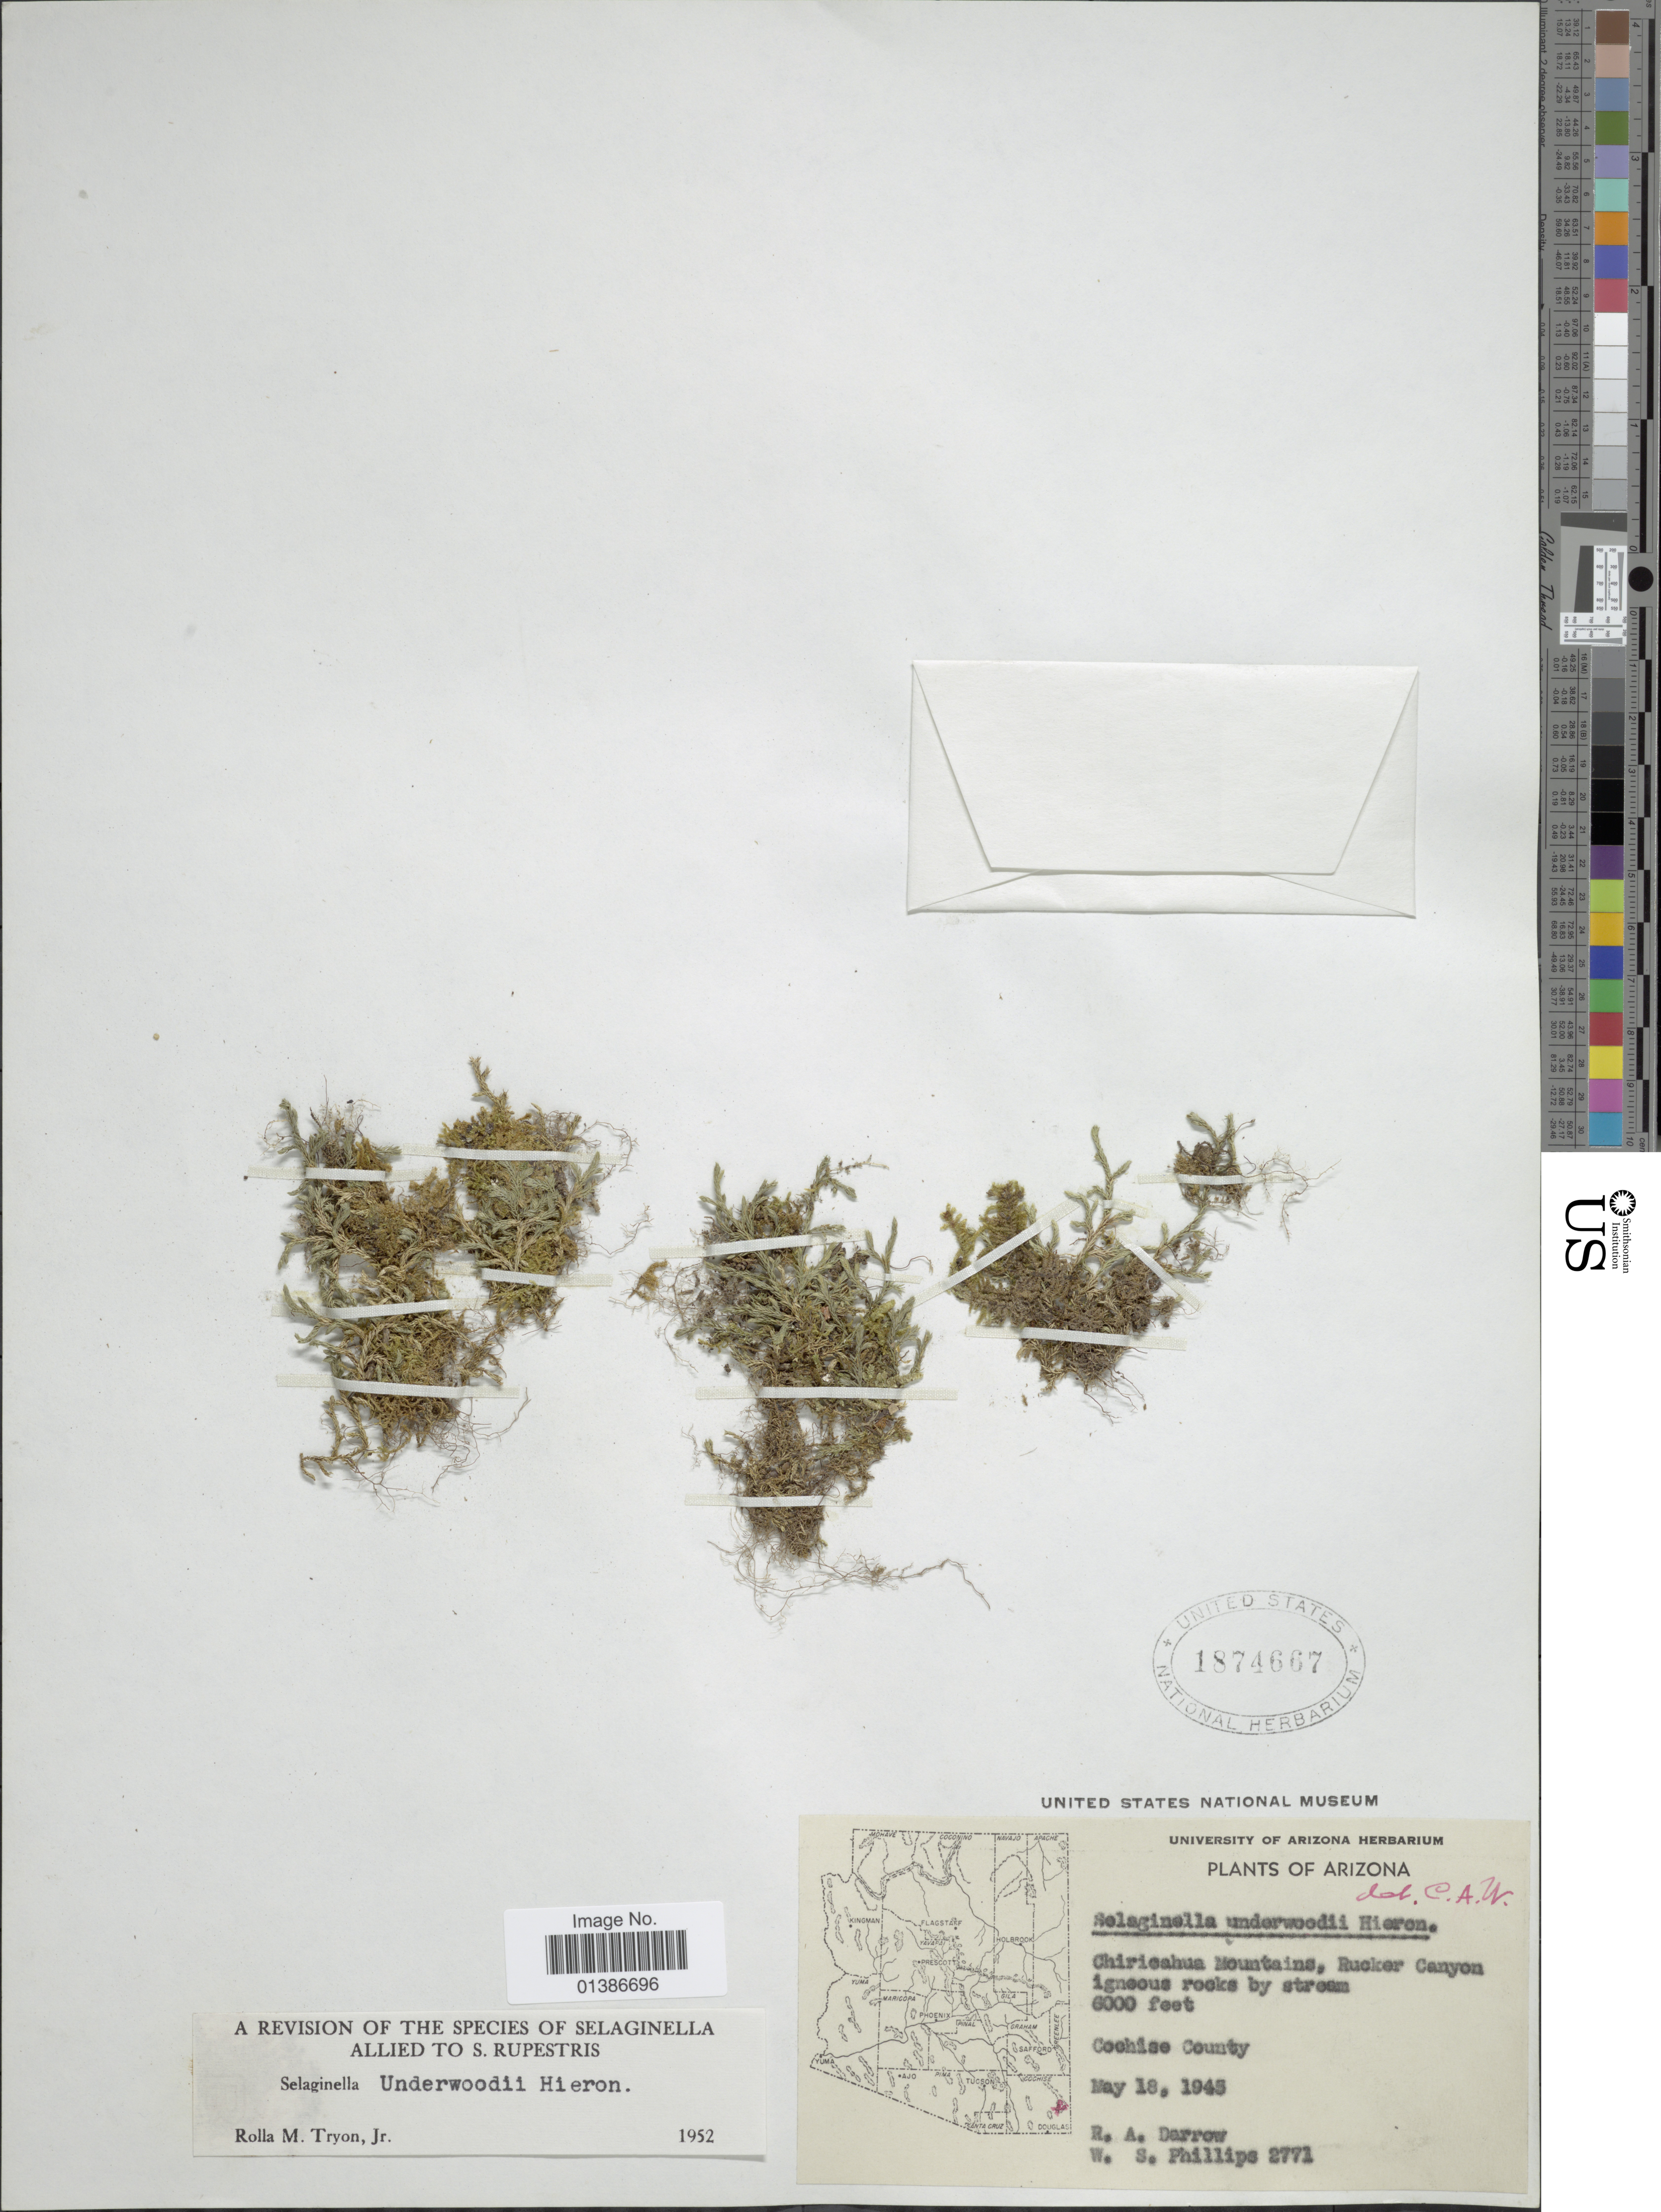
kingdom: Plantae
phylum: Tracheophyta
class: Lycopodiopsida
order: Selaginellales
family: Selaginellaceae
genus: Selaginella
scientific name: Selaginella underwoodii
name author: Hieron.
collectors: R. A. Darrow & W. S. Phillips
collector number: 2771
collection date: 1945-05-18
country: United States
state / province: Arizona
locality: Chiricahua Mountains, Rucker Canyon igneous rocks by stream, Cochise County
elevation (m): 1829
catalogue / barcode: US 1874667